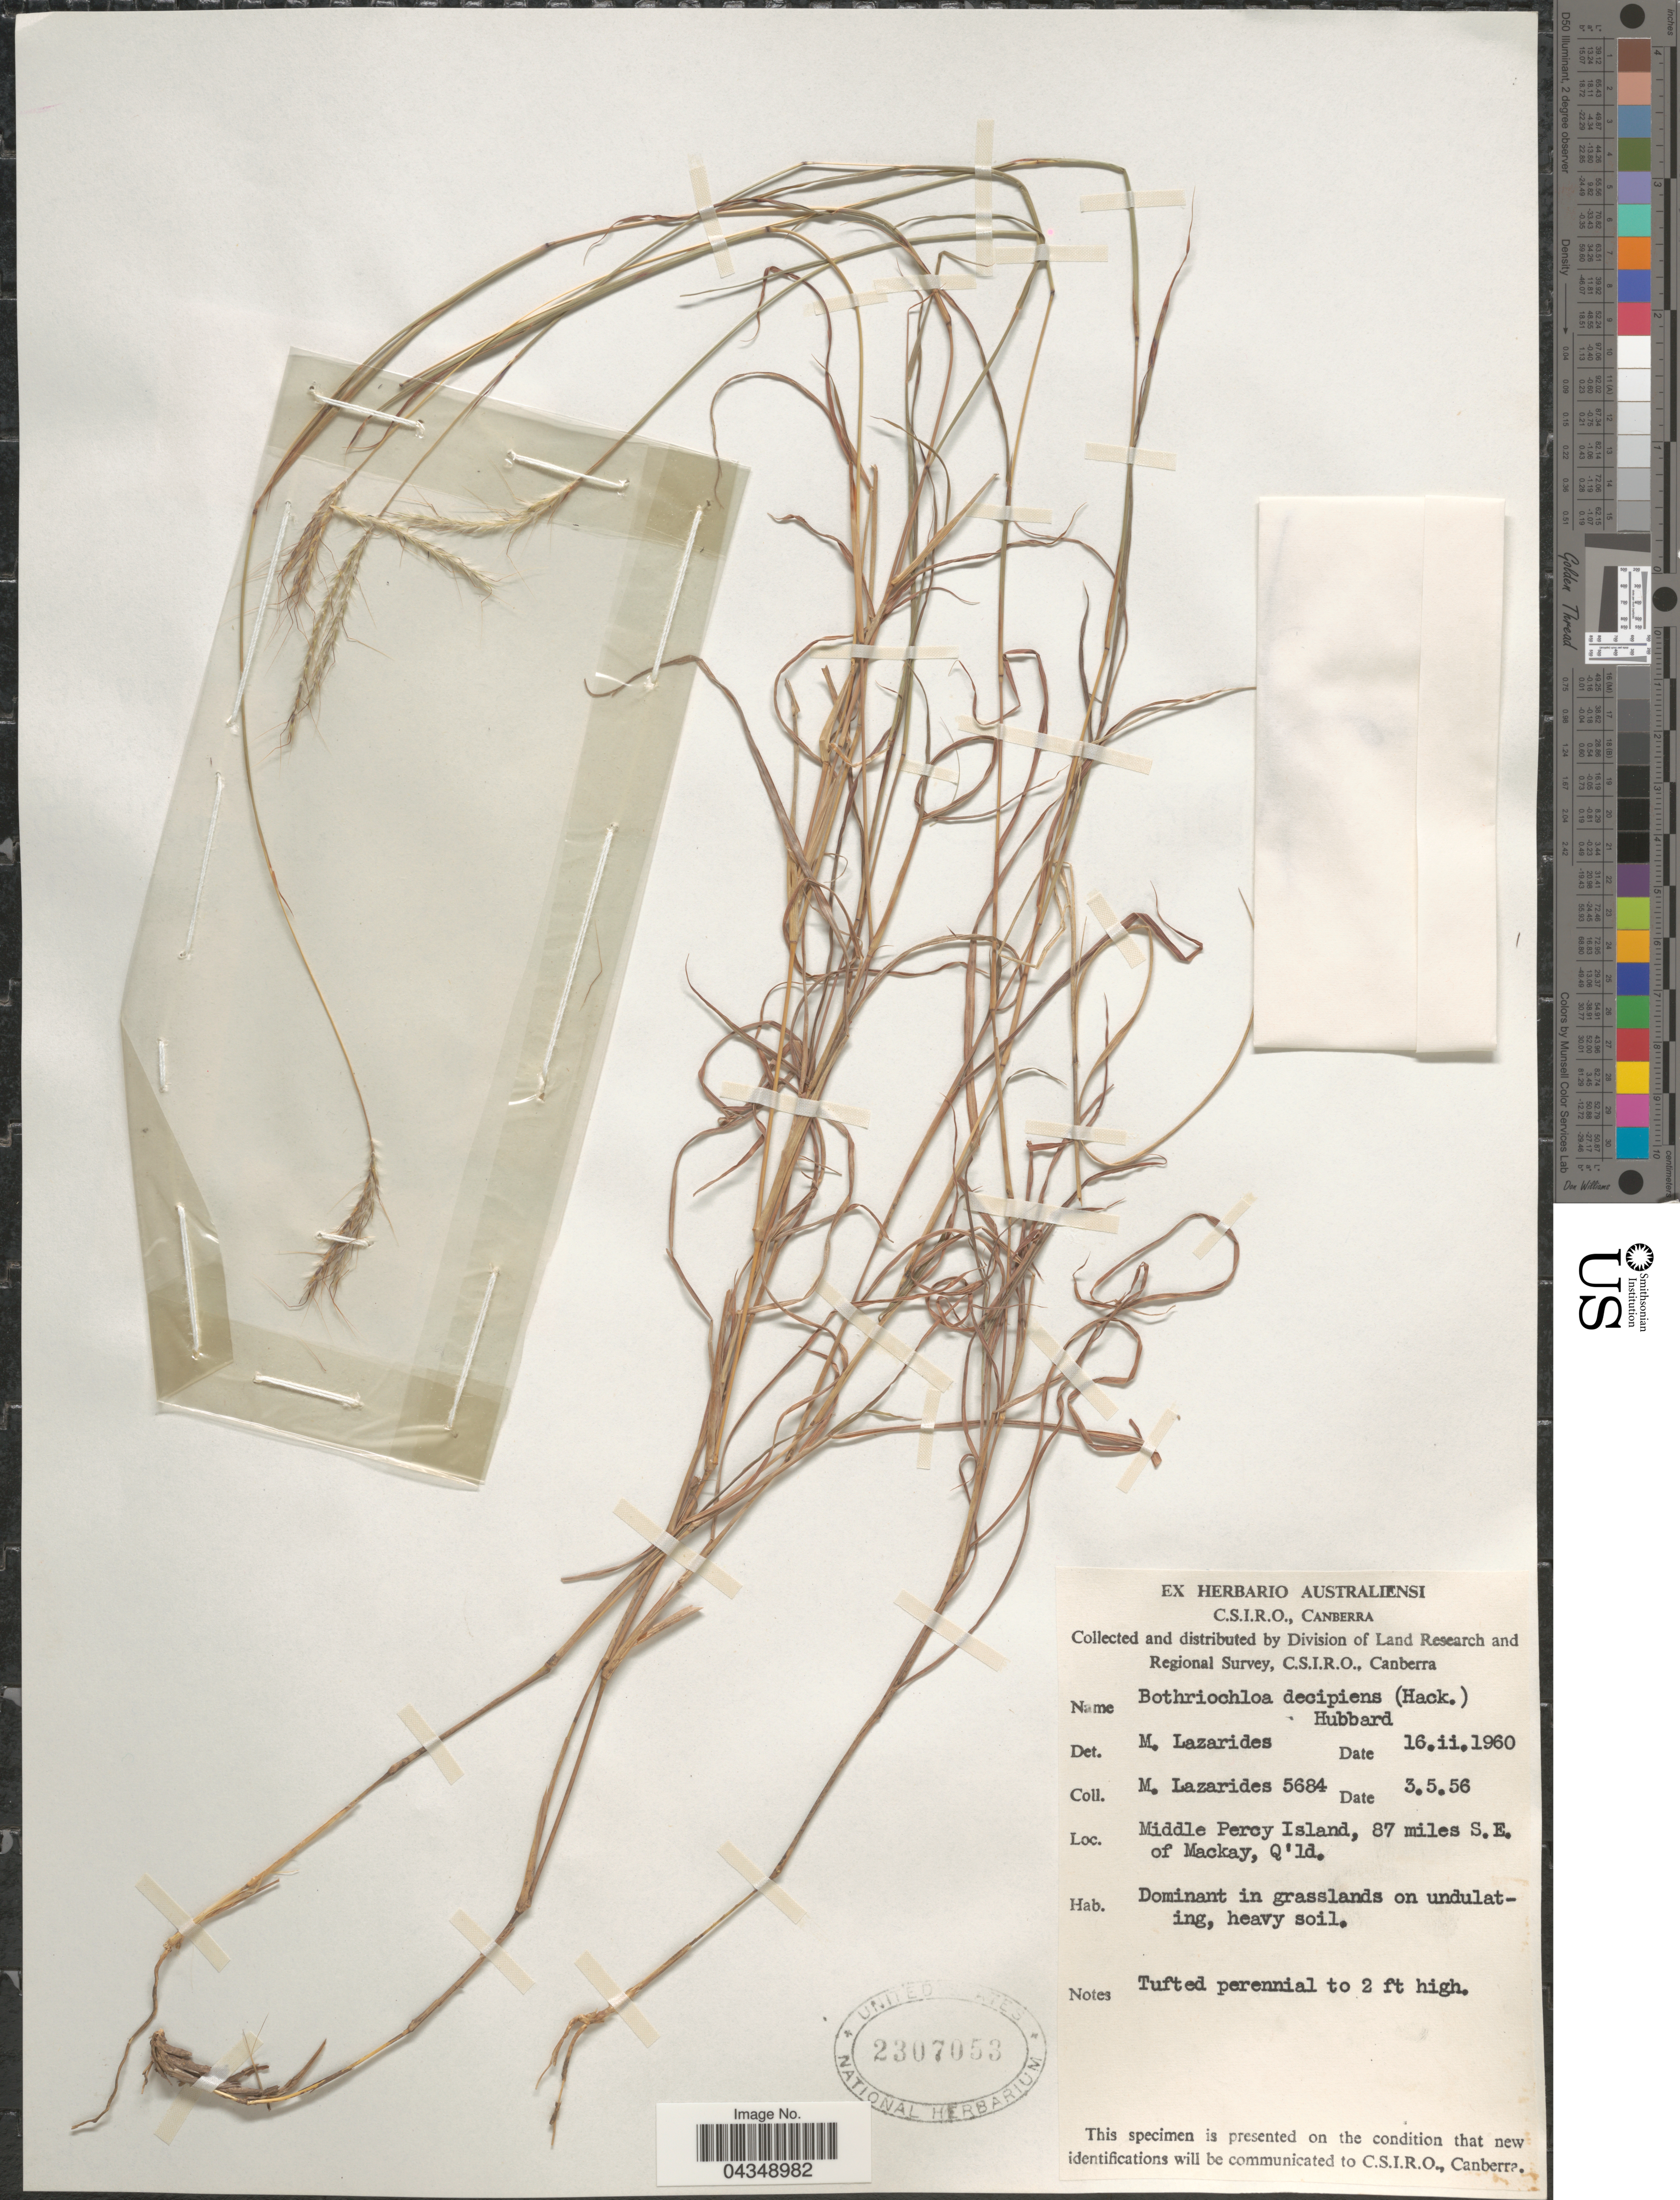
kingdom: Plantae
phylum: Tracheophyta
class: Liliopsida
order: Poales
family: Poaceae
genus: Bothriochloa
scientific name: Bothriochloa macra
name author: (Steud.) S.T. Blake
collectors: M. Lazarides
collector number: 5684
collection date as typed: Transcribed d/m/y: 3/5/56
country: Australia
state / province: Queensland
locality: Division of Land Research and Regional Survey. Middle Percy Island, 87 miles S.E. of Mackay.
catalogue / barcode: US 2307053